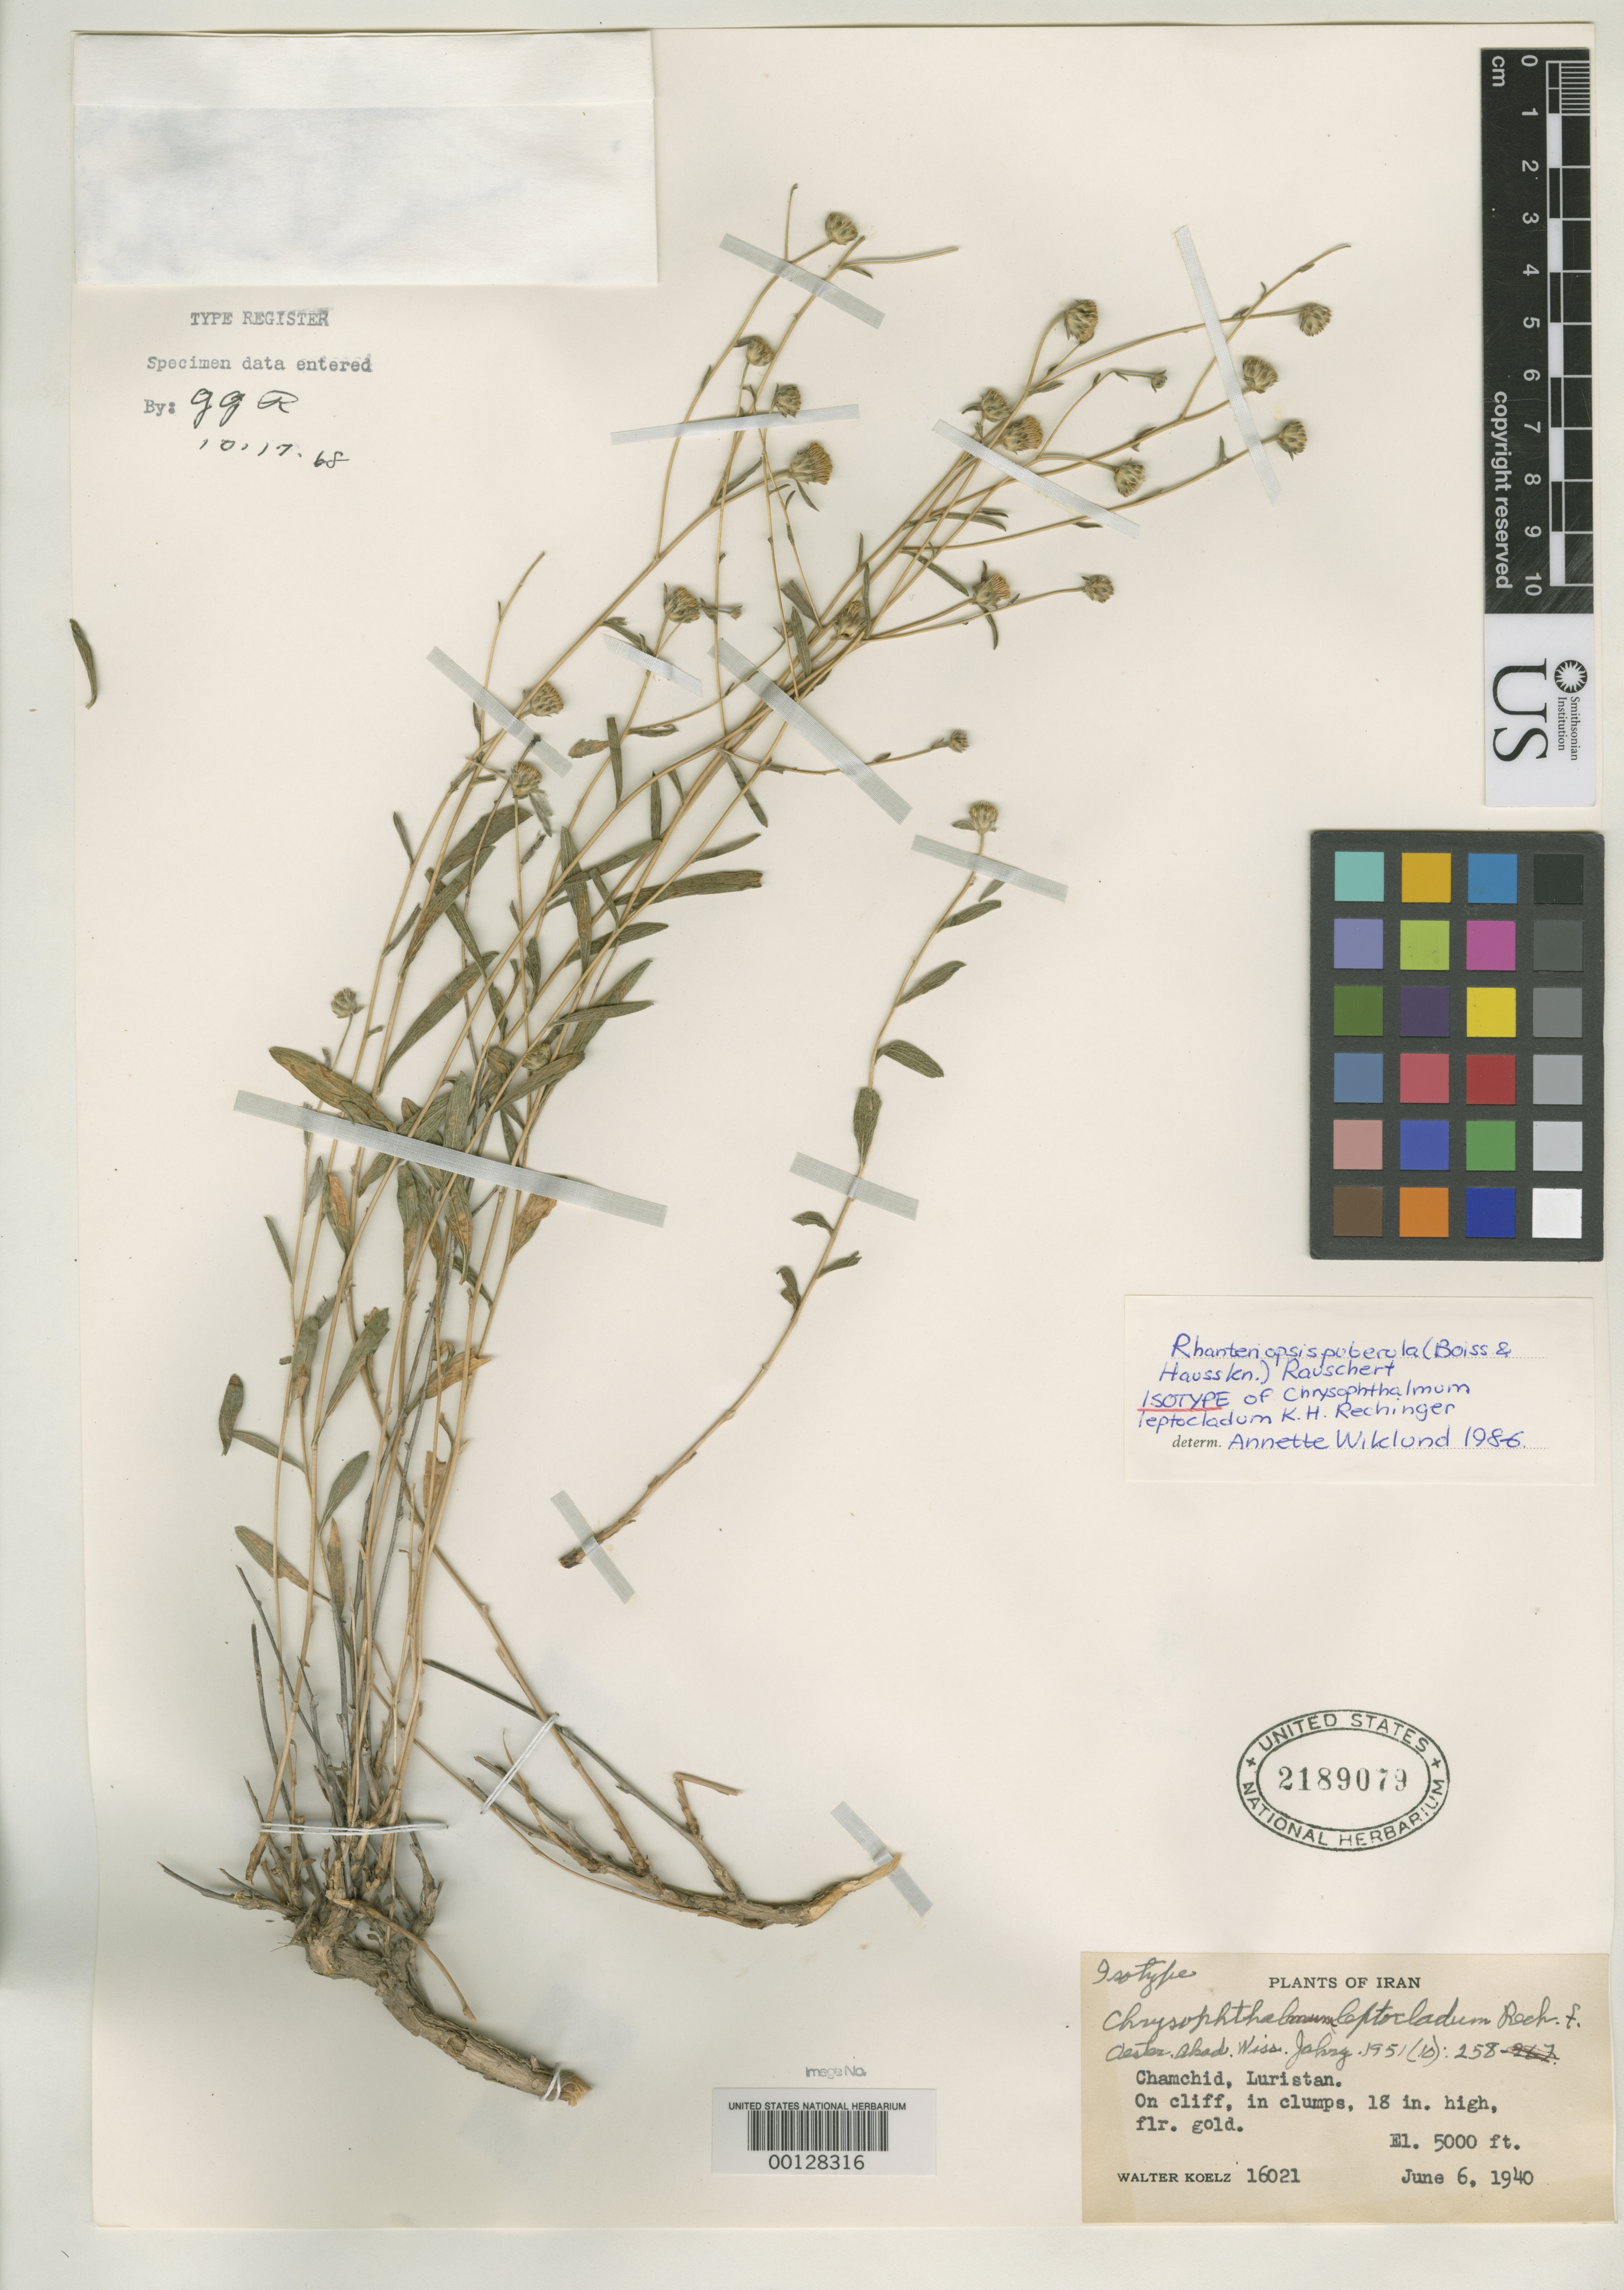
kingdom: Plantae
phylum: Tracheophyta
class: Magnoliopsida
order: Asterales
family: Asteraceae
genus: Chrysophthalmum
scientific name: Chrysophthalmum leptocladum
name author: Rech. f.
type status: Isotype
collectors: W. N. Koelz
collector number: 16021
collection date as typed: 06 Jun 1940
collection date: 1940-06-06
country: Iran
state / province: Lorestan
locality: Chamchid.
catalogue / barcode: US 2189079